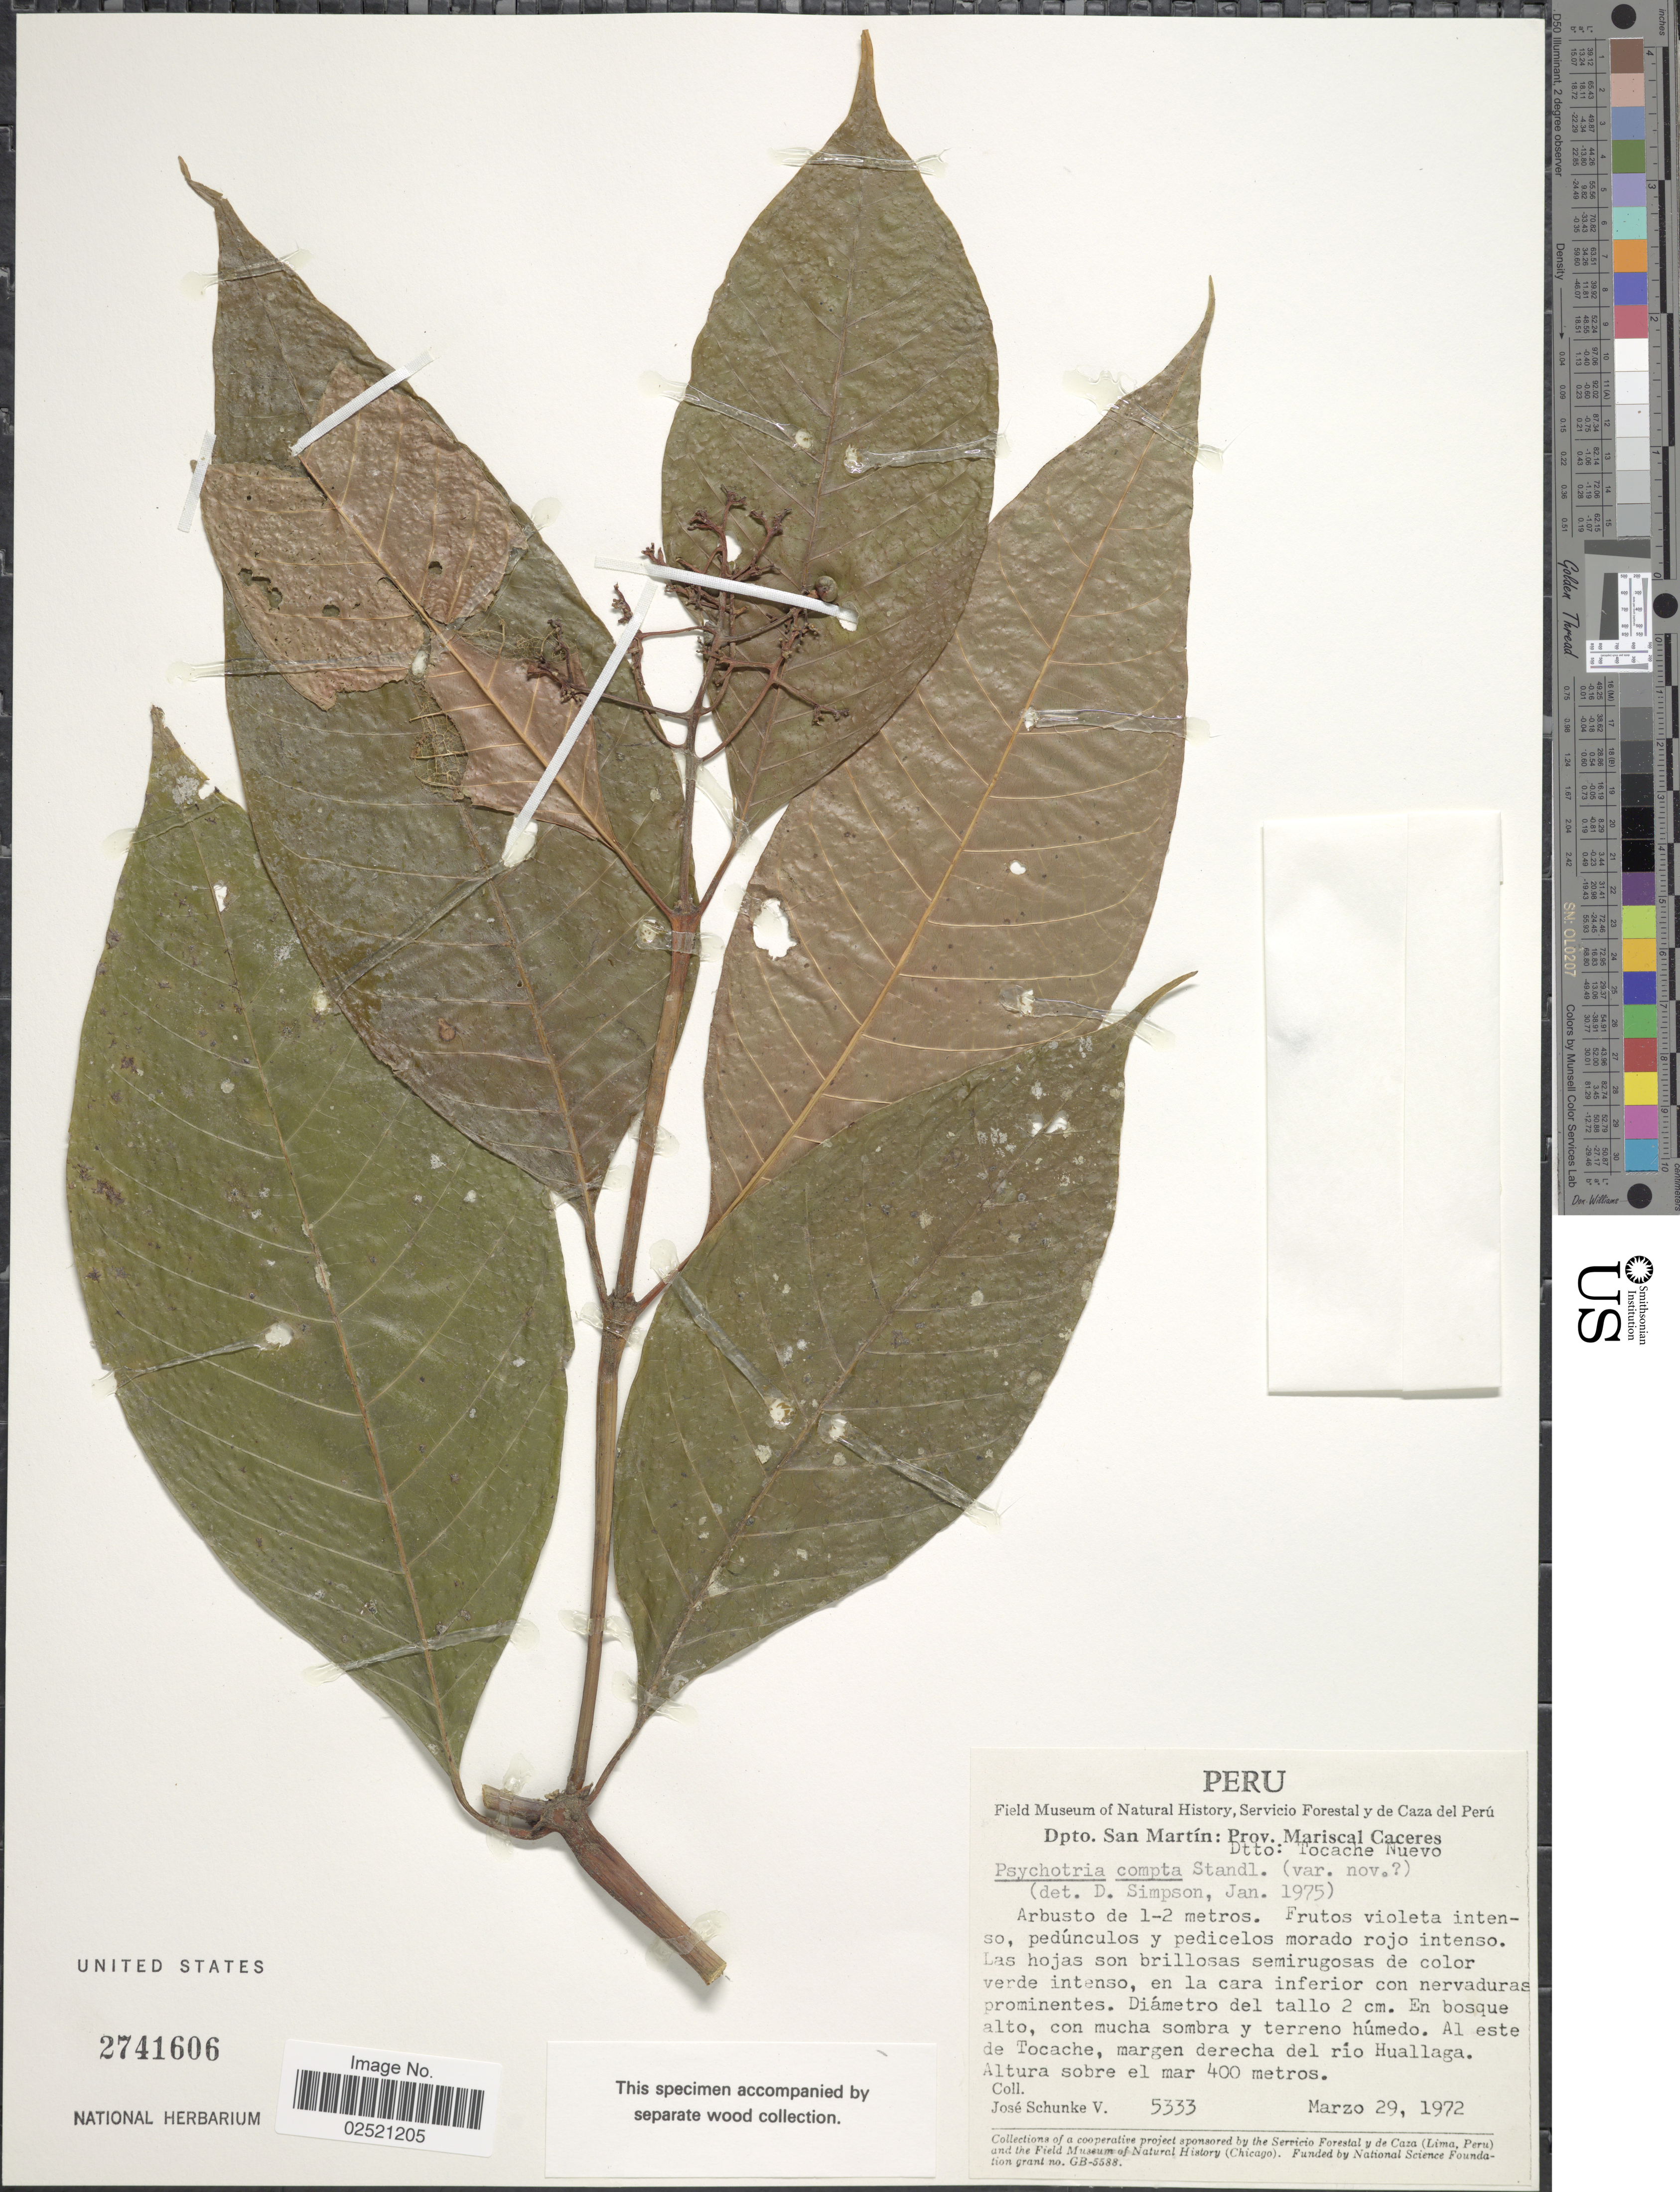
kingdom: Plantae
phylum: Tracheophyta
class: Magnoliopsida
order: Gentianales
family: Rubiaceae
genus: Psychotria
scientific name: Psychotria compta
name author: Standl.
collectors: J. Schunke Vigo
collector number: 5333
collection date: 1972-03-29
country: Peru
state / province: San Martín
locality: Prov. Mariscal Caceres, Dtto: Tocache Nuevo, al este de Tocache, margen derecha del rio Huallaga.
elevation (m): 400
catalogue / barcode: US 2741606